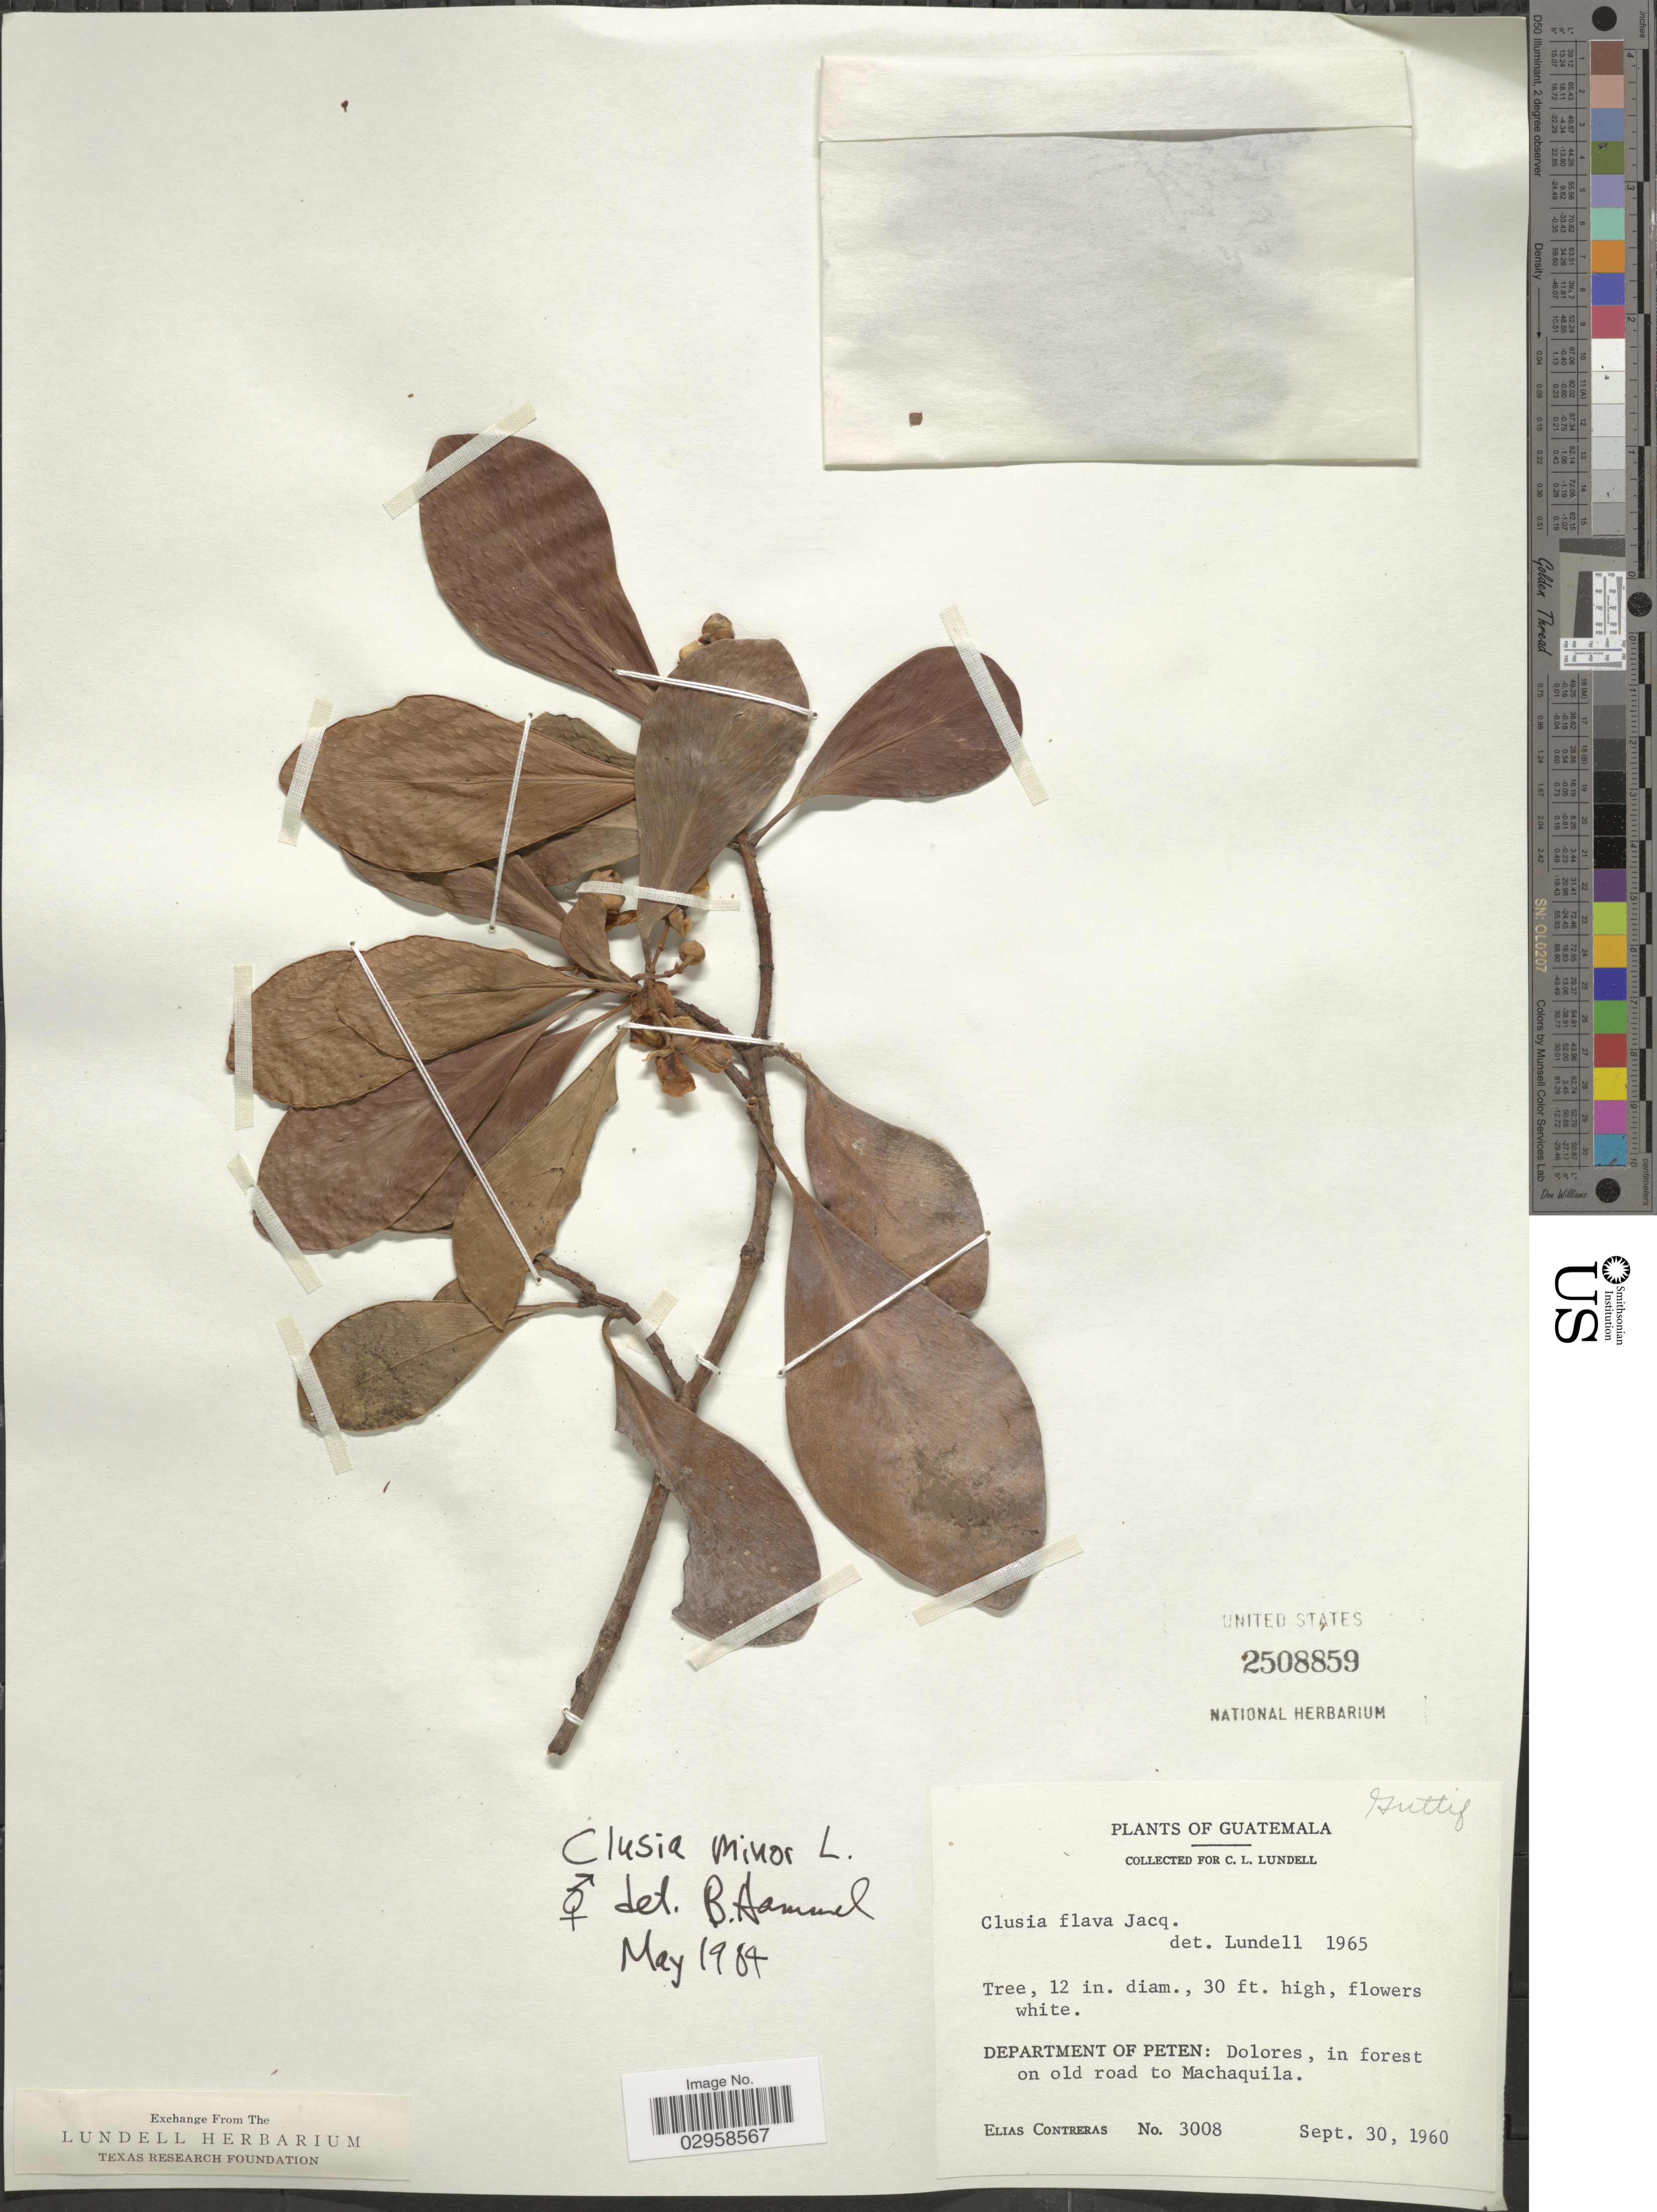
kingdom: Plantae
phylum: Tracheophyta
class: Magnoliopsida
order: Malpighiales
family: Clusiaceae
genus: Clusia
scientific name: Clusia minor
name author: L.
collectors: E. Contreras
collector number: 3008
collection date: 1960-09-30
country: Guatemala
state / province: El Petén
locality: Department of Peten: Dolores, in forest on old road to Machaquila.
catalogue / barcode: US 2508859